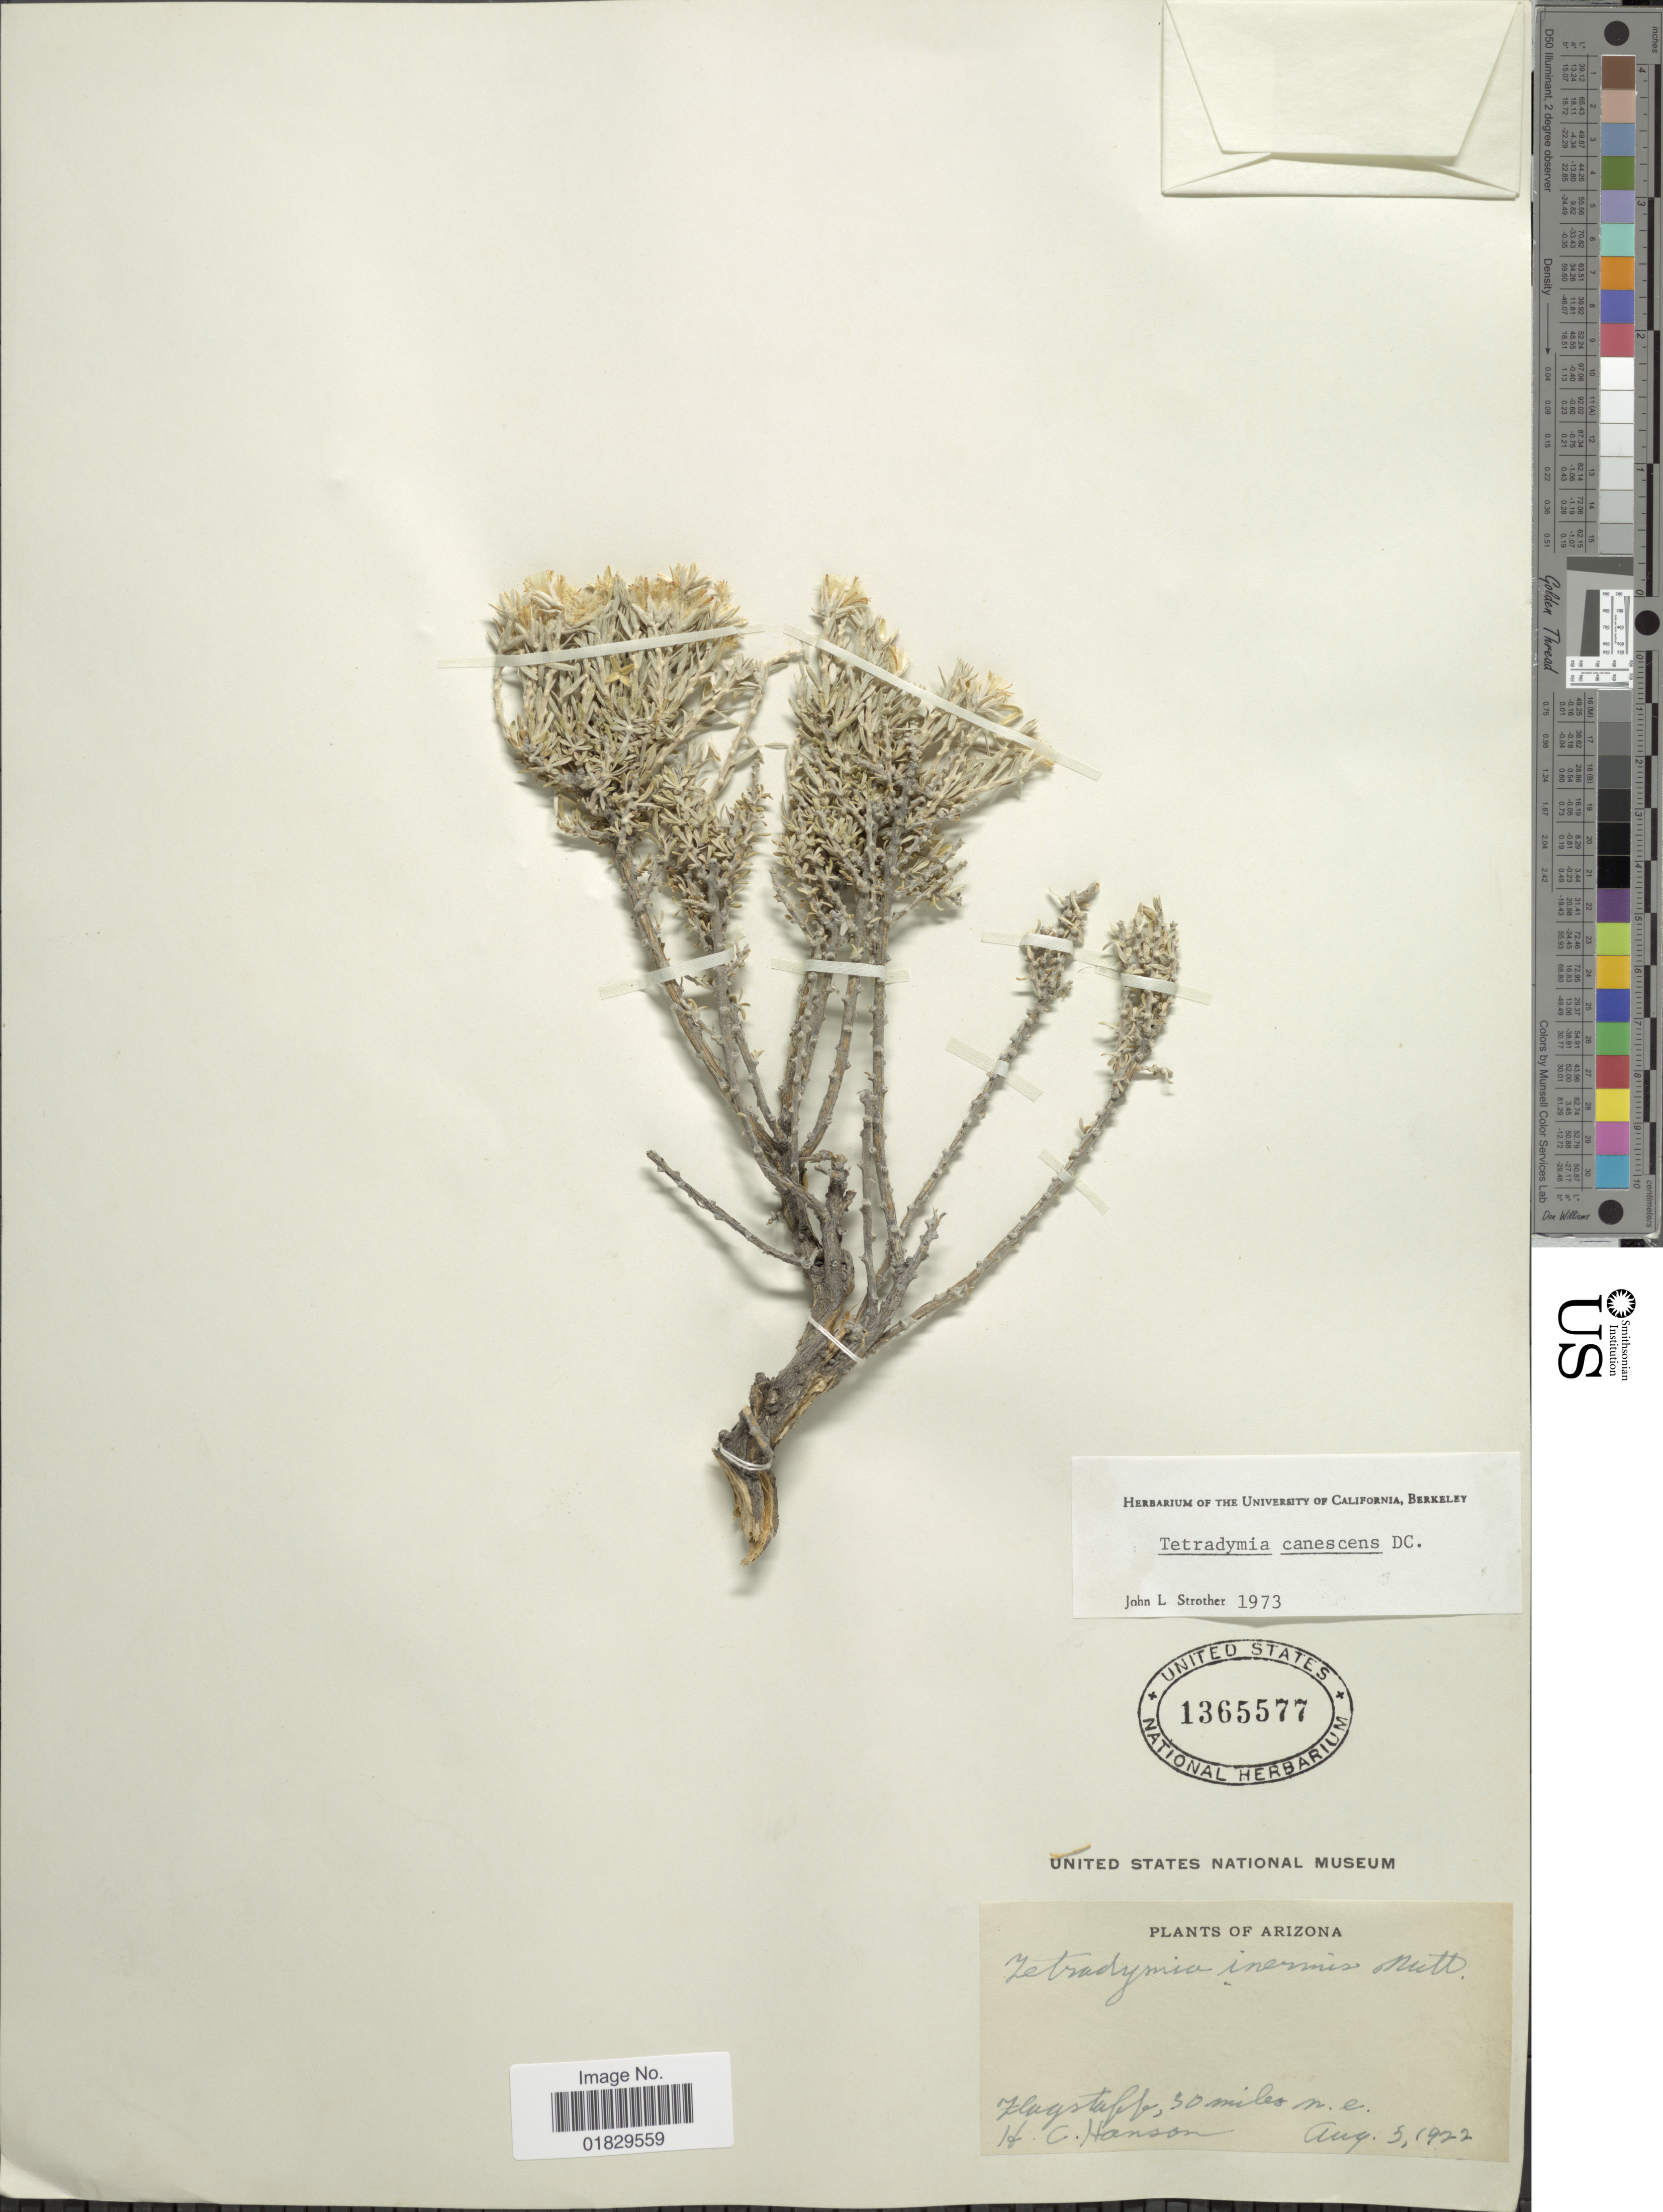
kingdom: Plantae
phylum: Tracheophyta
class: Magnoliopsida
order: Asterales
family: Asteraceae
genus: Tetradymia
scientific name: Tetradymia canescens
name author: DC.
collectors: H. Hanson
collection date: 1922-08-05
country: United States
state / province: Arizona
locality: Flagstaff, 30 miles n.e.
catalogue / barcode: US 1365577